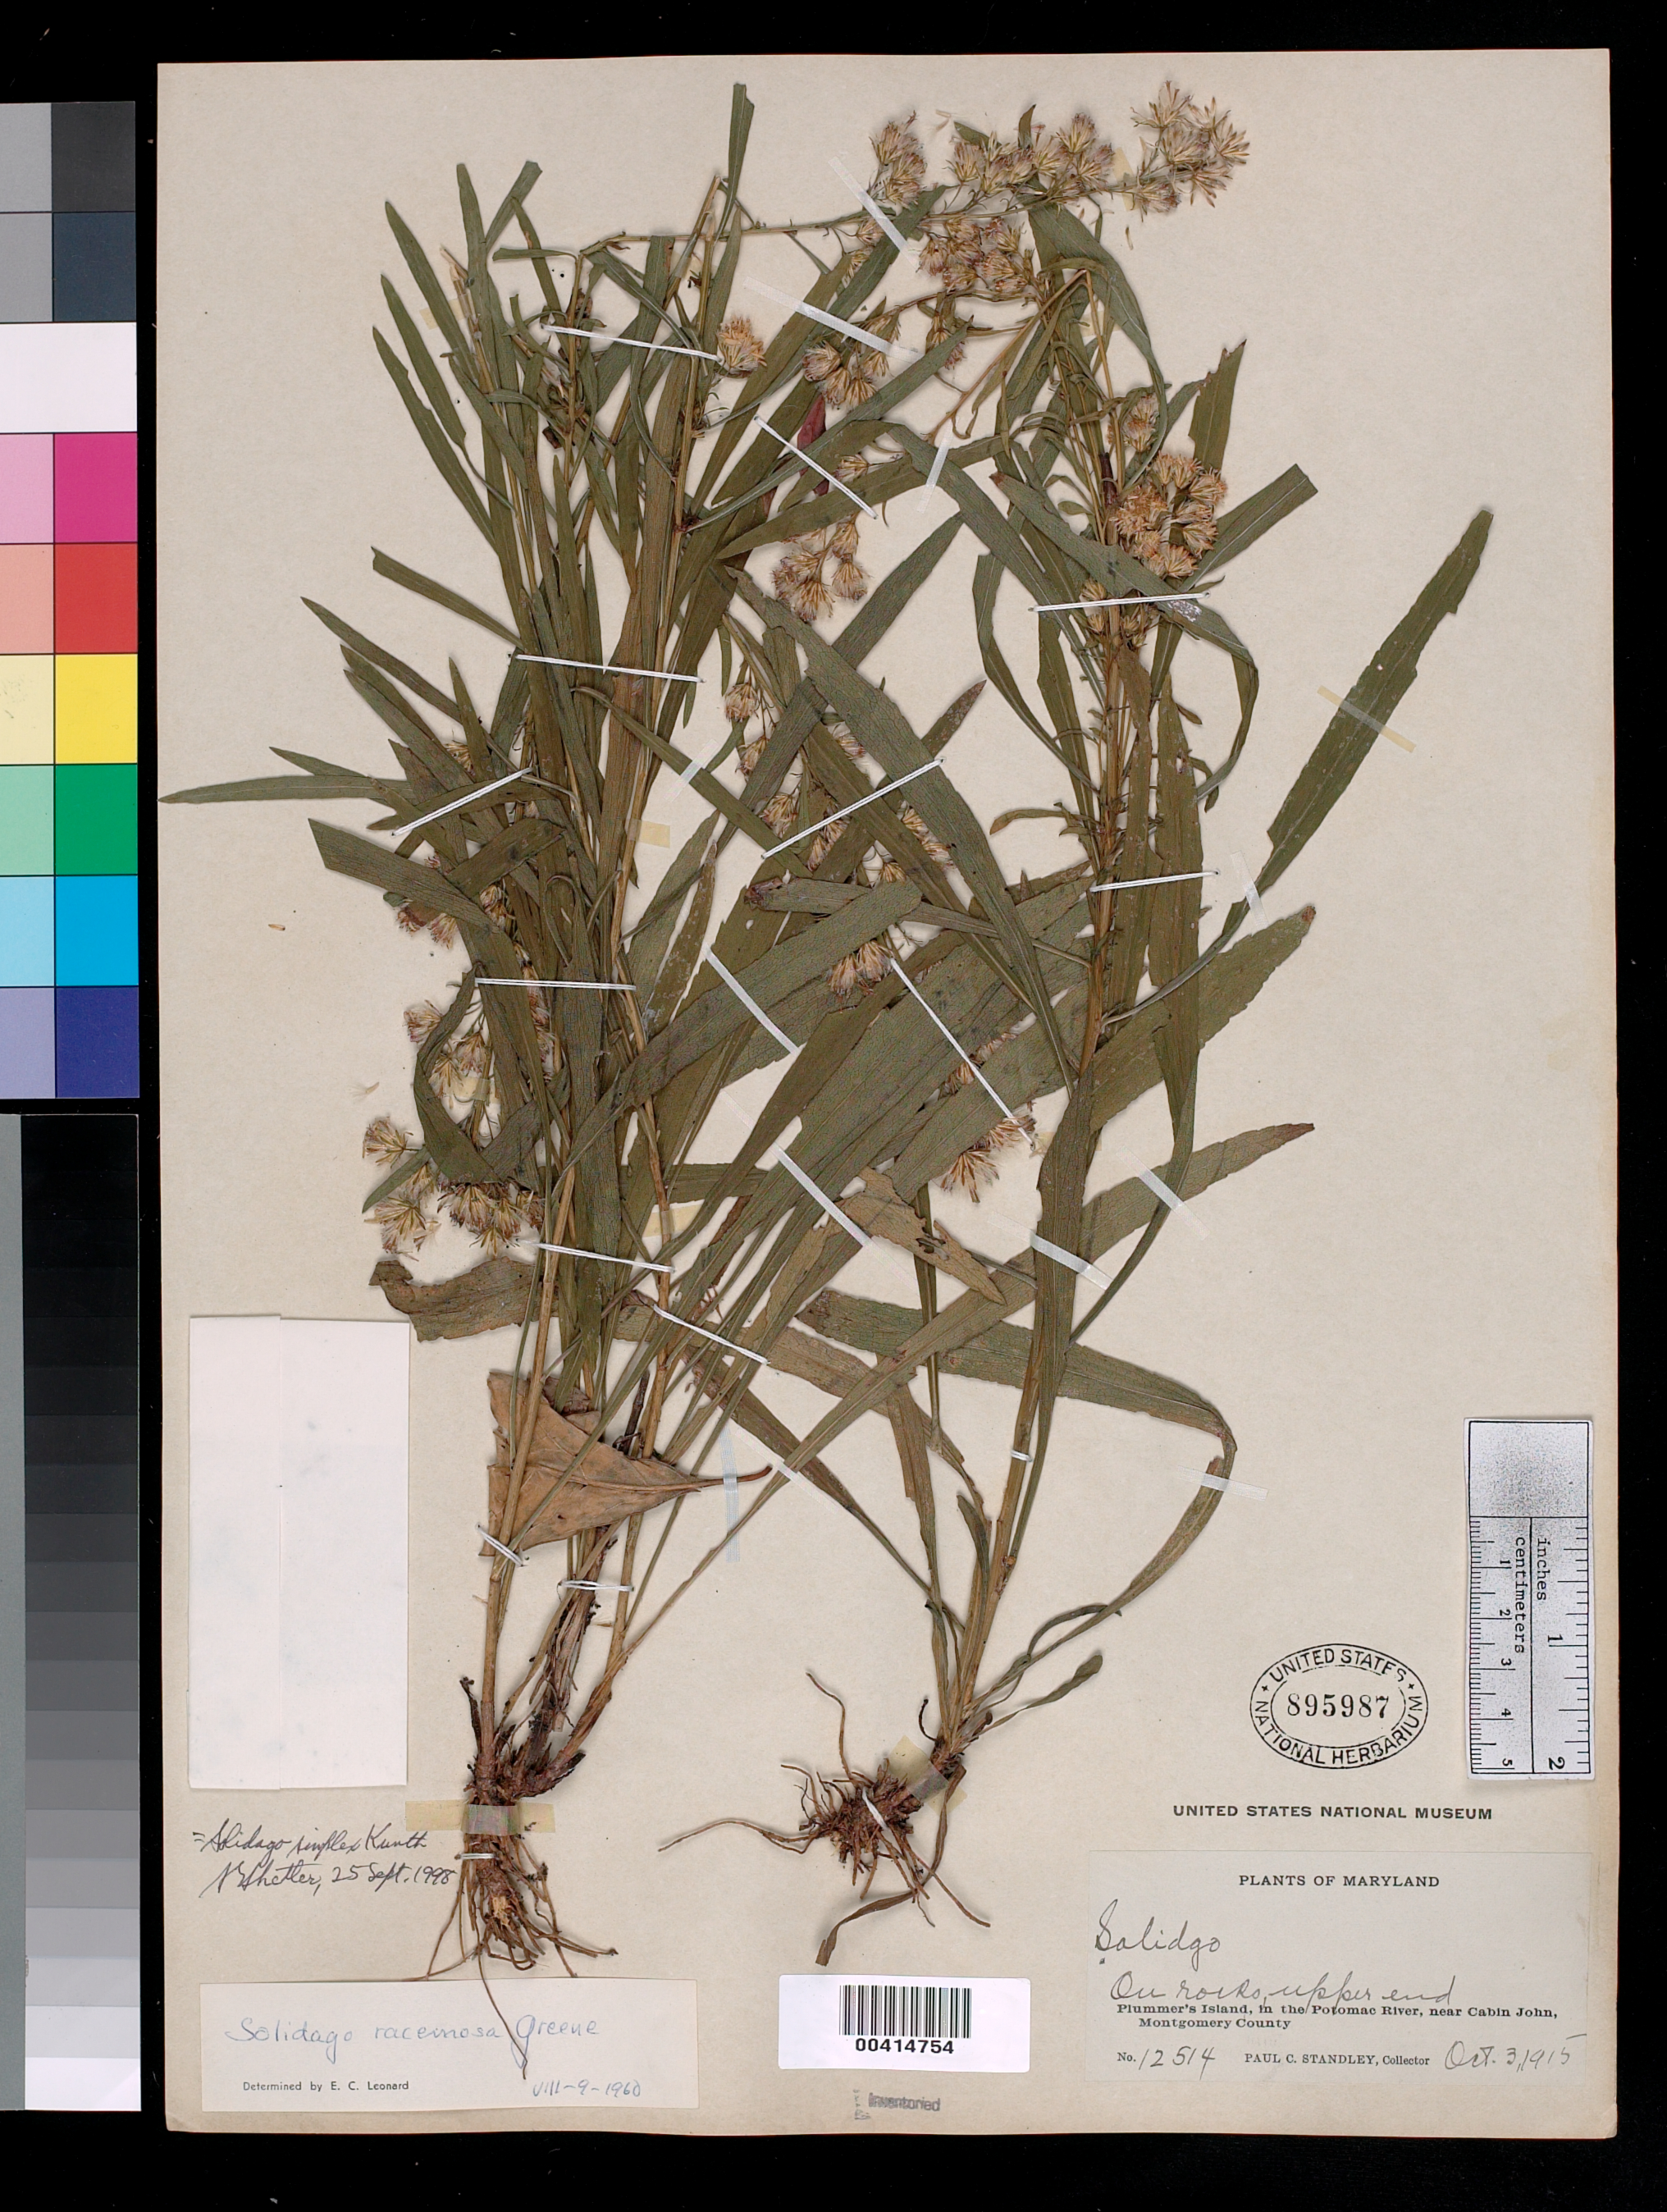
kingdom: Plantae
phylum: Tracheophyta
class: Magnoliopsida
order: Asterales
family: Asteraceae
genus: Solidago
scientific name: Solidago simplex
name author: Kunth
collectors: P. C. Standley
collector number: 12514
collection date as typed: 03 Oct 1915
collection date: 1915-10-03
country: United States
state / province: Maryland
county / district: Montgomery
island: Plummers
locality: Plummer's Island; Upper End Plummers Island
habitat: On rocks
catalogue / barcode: US 895987